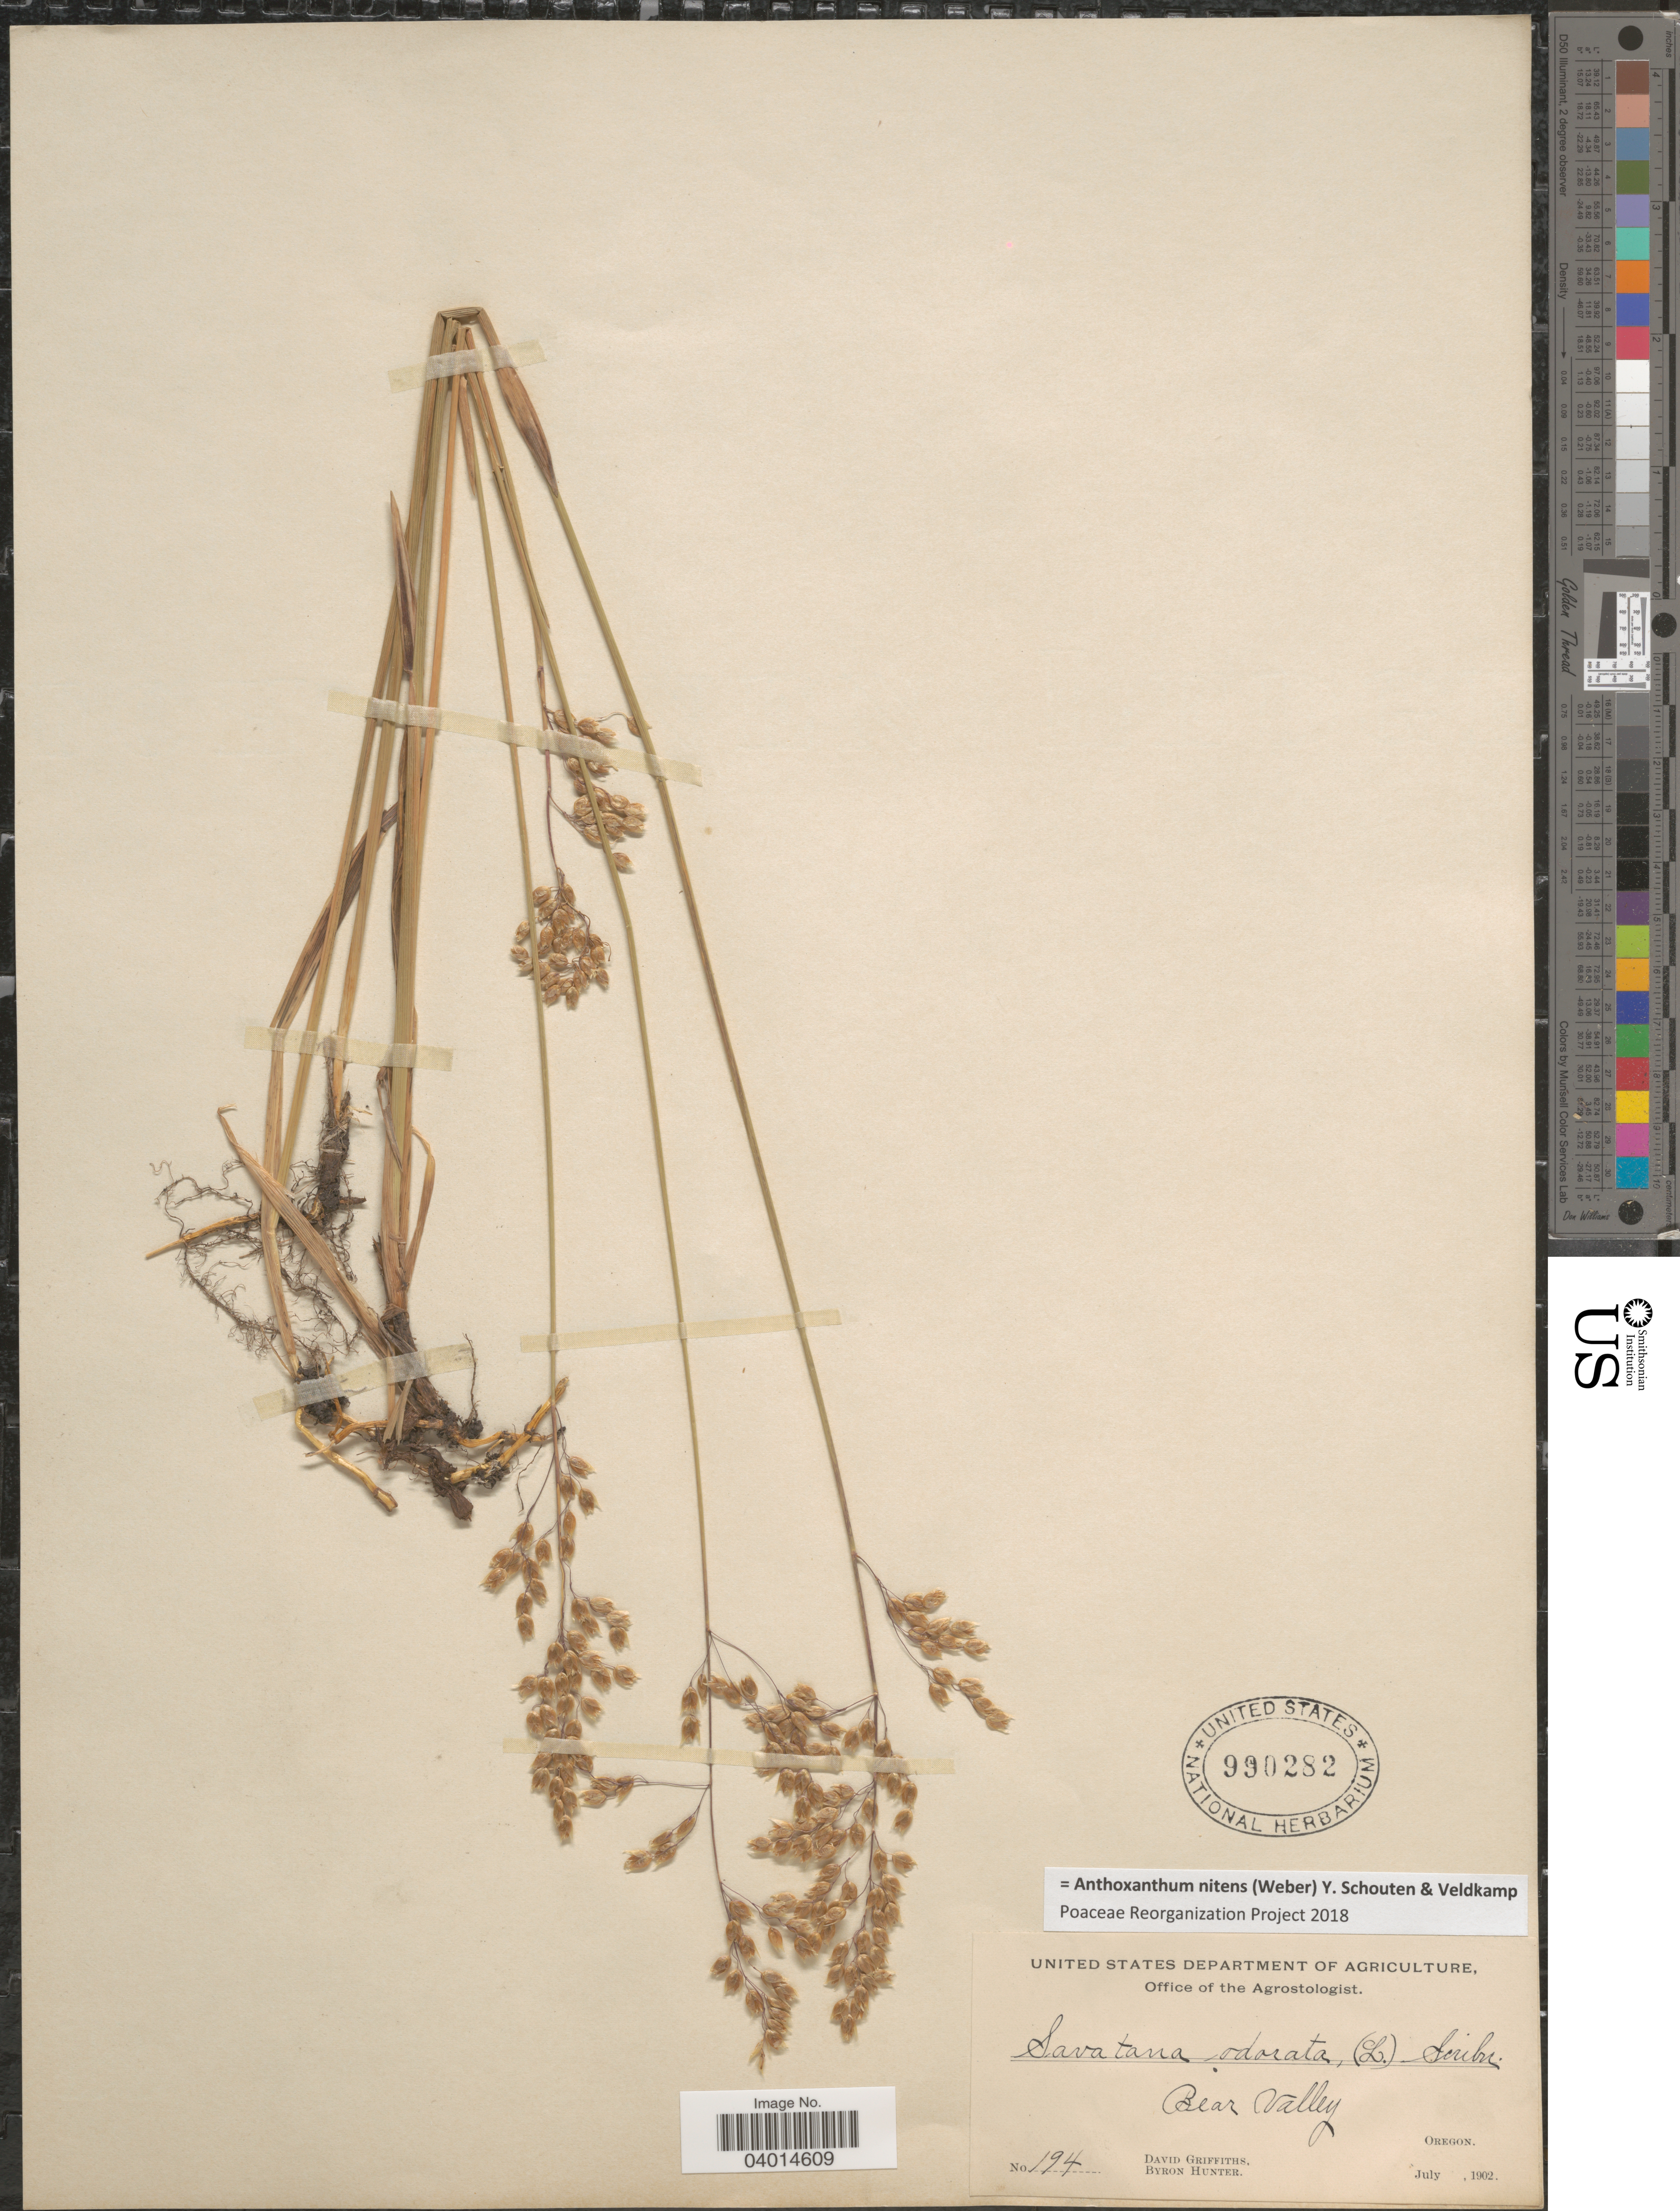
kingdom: Plantae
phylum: Tracheophyta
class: Liliopsida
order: Poales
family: Poaceae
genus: Anthoxanthum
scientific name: Anthoxanthum nitens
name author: (G.H. Weber) R.T.A. Schouten & Veldkamp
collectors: D. Griffiths & B. Hunter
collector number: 194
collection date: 1902-07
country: United States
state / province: Oregon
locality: Bear Valley.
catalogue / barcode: US 990282